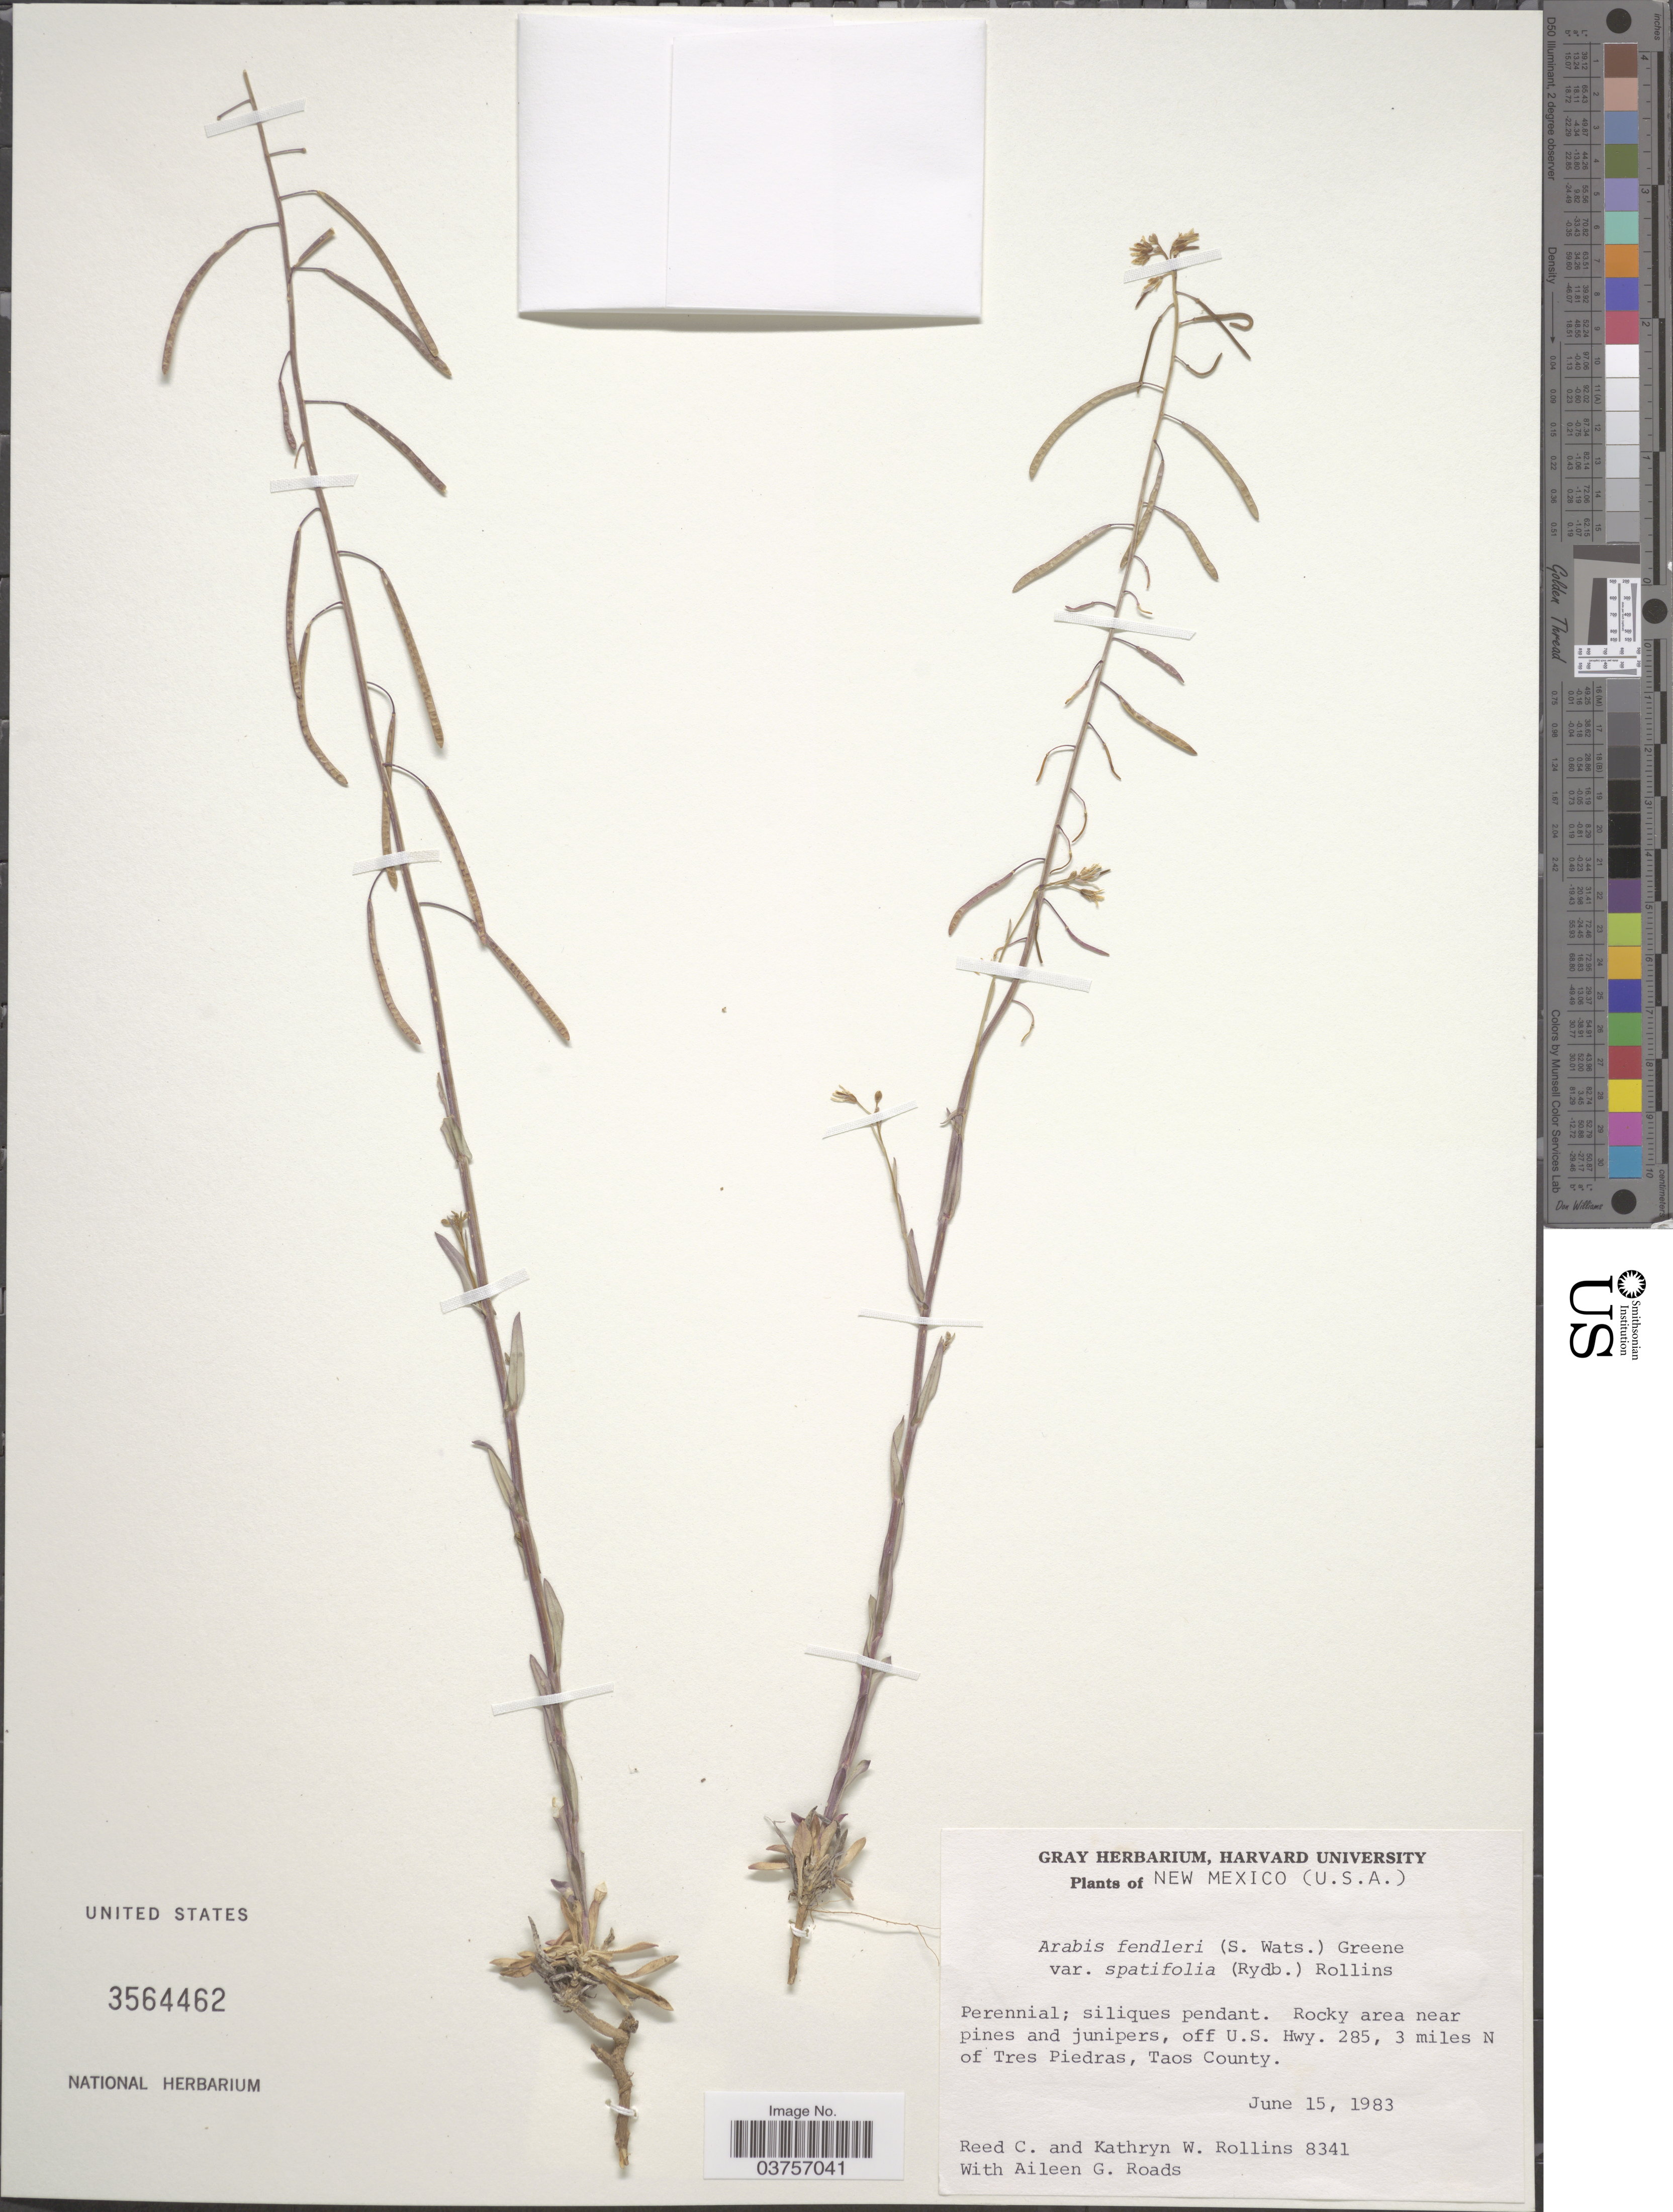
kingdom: Plantae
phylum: Tracheophyta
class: Magnoliopsida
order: Brassicales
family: Brassicaceae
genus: Arabis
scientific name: Arabis fendleri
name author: (S. Watson) Greene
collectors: R. C. Rollins, K. W. Rollins & A. Roads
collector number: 8341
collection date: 1983-06-15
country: United States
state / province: New Mexico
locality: Rocky area near pines and junipers, off U.S. Hwy. 285, 3 miles N of Tres Piedras, Taos County.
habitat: rocky areas near pines and junipers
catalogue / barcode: US 3564462